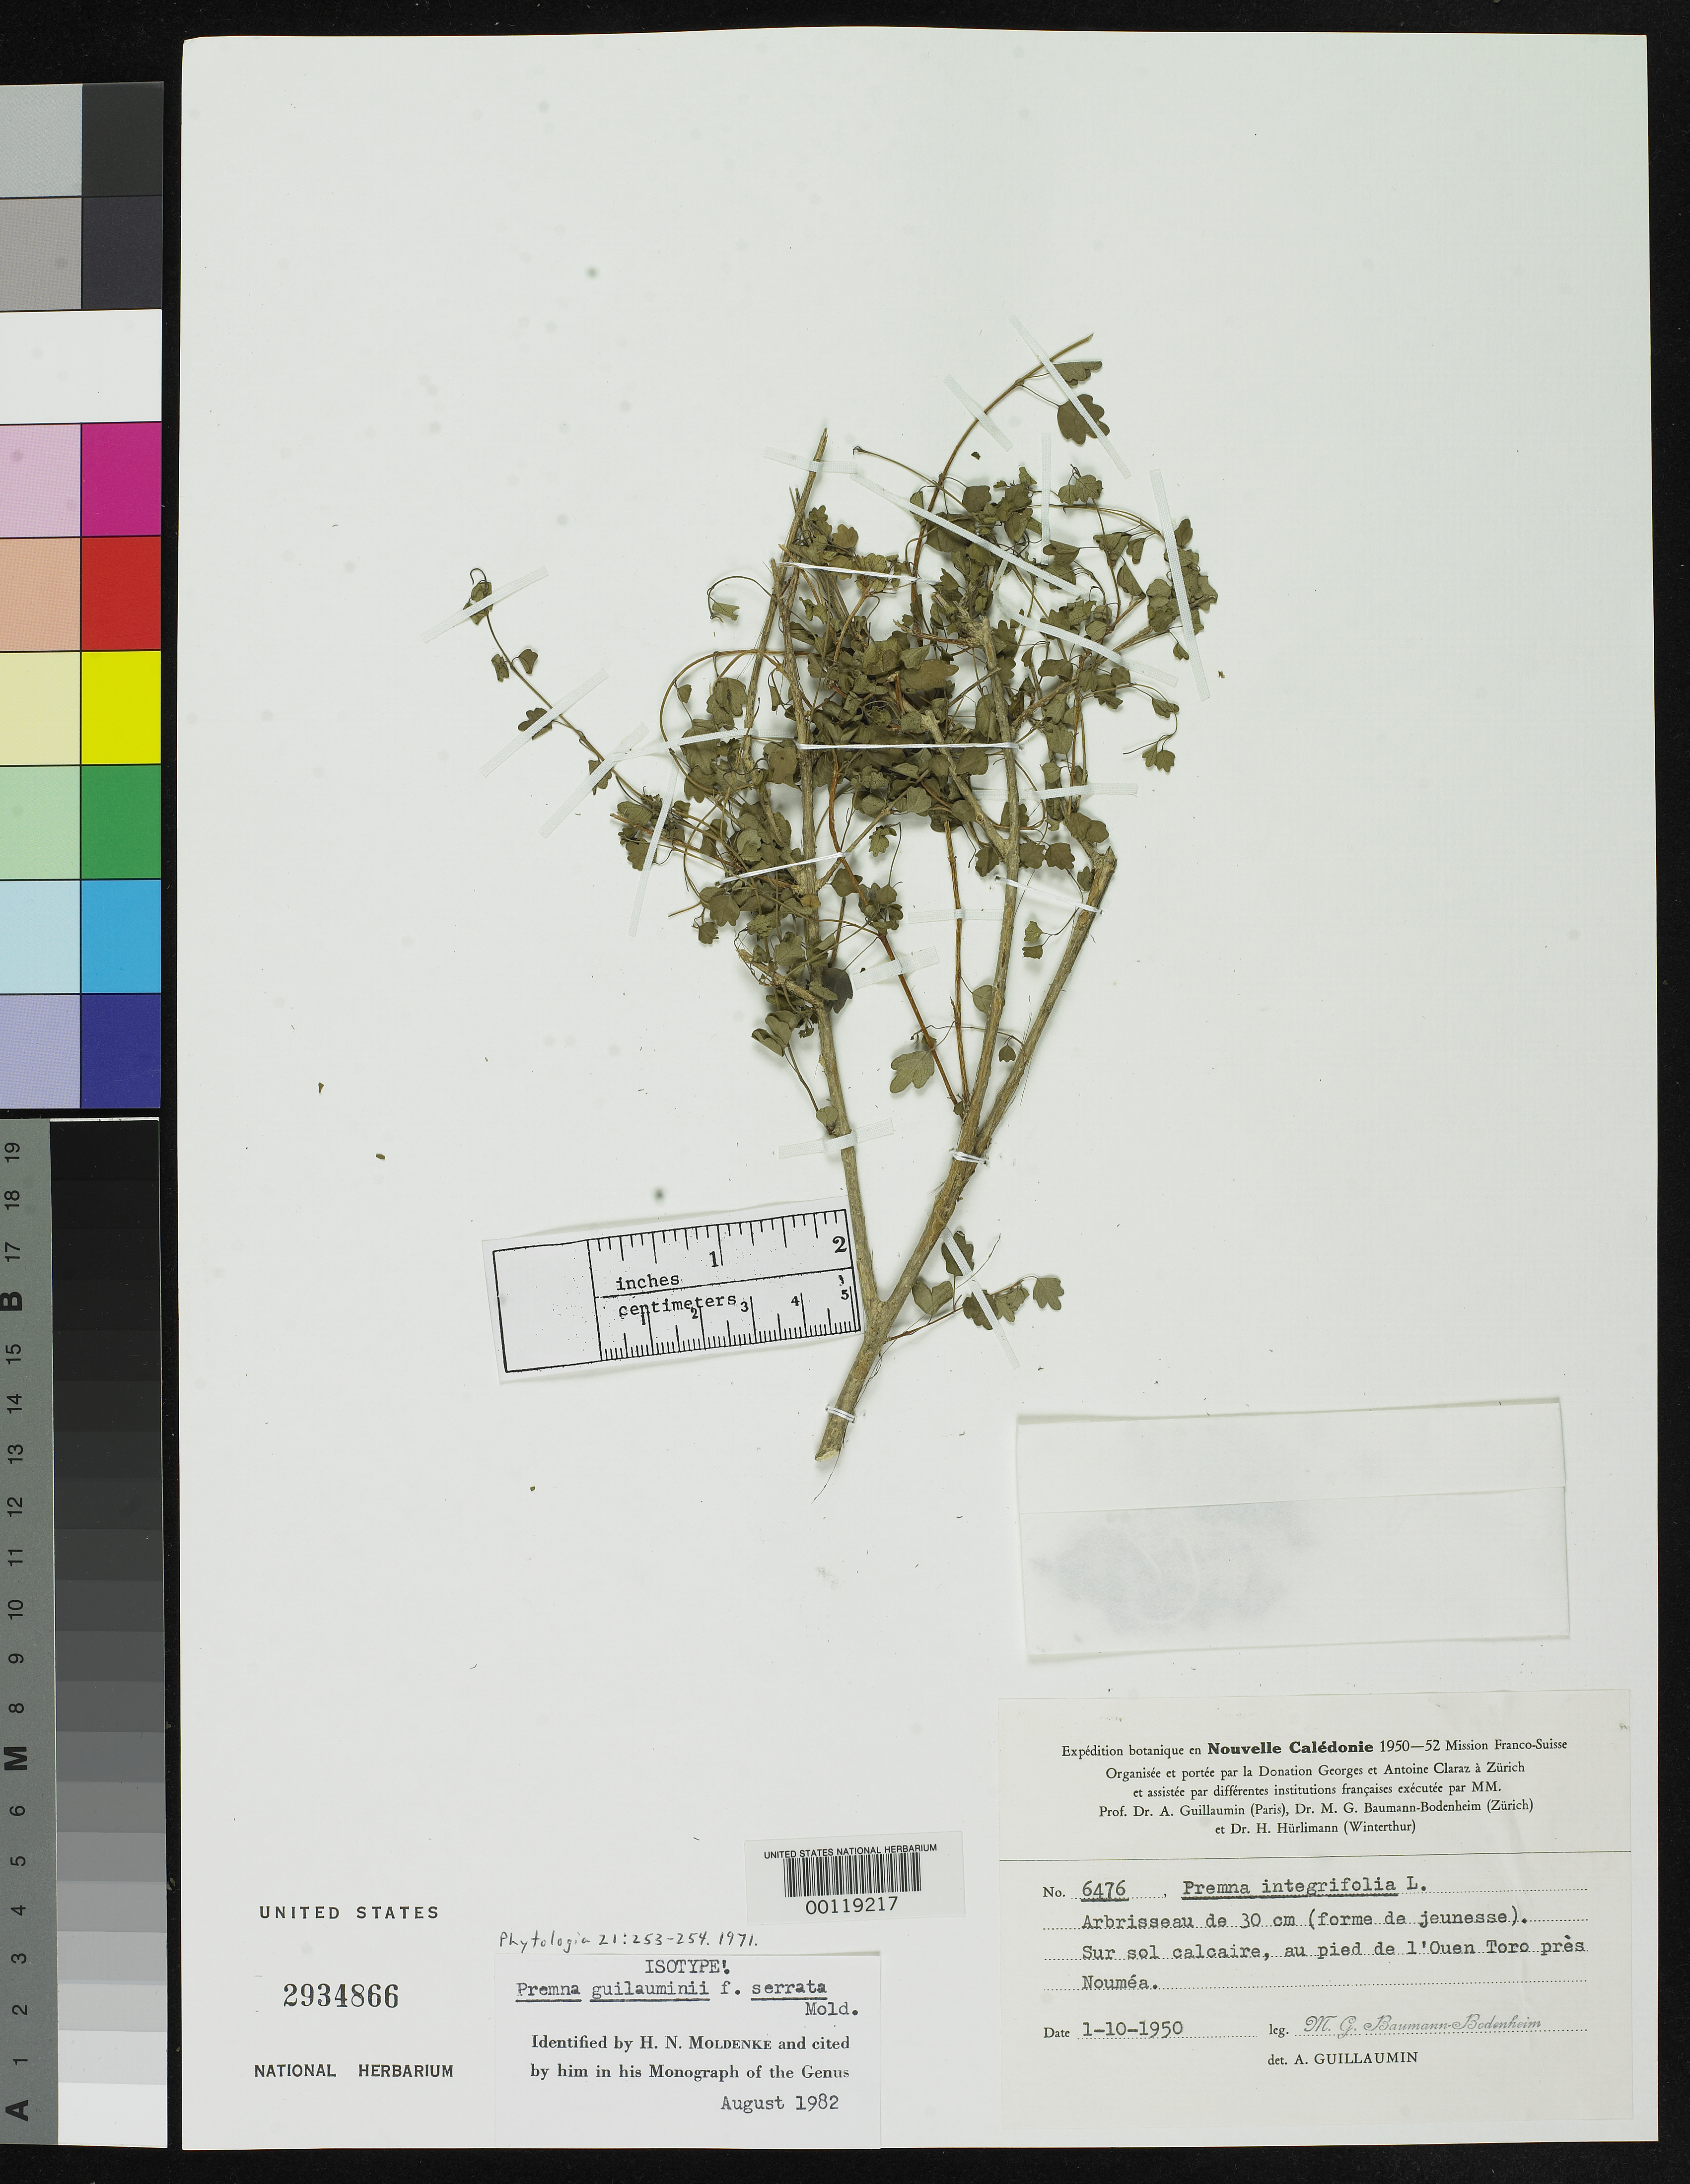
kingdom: Plantae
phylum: Tracheophyta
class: Magnoliopsida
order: Lamiales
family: Lamiaceae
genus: Premna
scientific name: Premna guilauminii f. serrata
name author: Moldenke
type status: Isotype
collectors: M. G. Baumann-Bodenheim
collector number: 6476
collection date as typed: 01 Oct 1950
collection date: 1950-10-01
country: New Caledonia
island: New Caledonia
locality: Sur Sol Calcaire, au pied de l'Ouen Toro pres Noumea.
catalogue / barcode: US 2934866